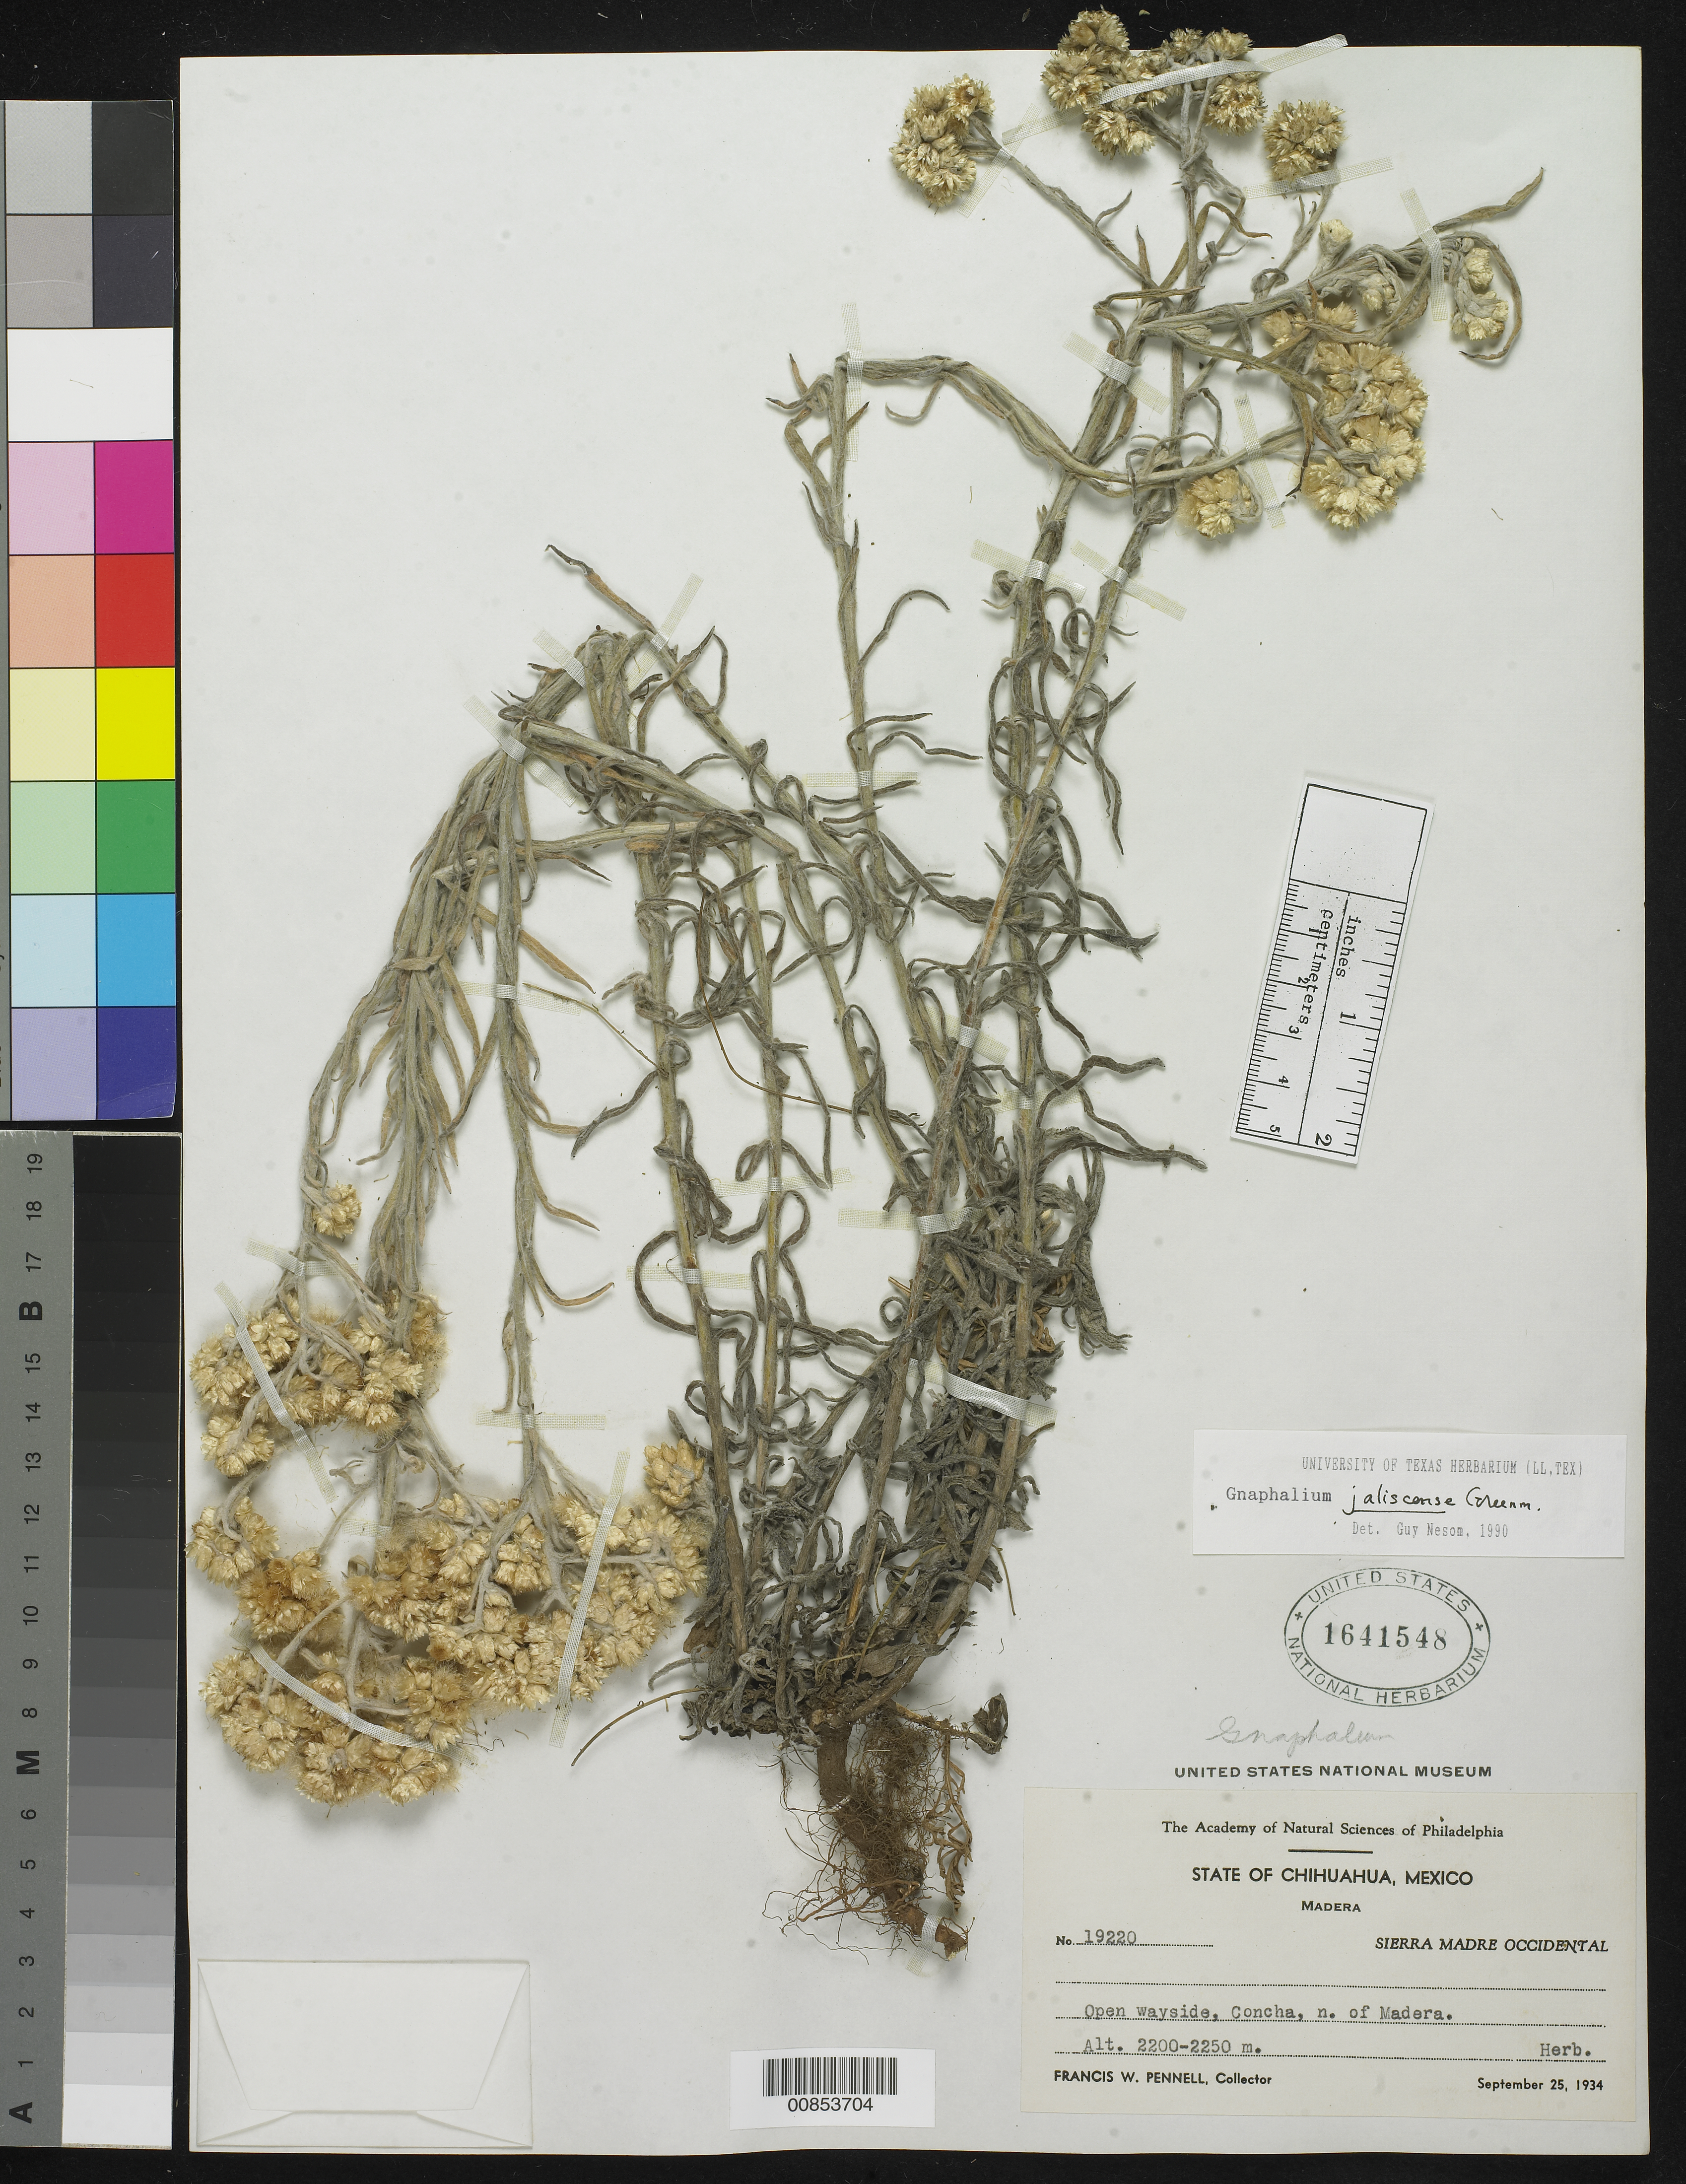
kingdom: Plantae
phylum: Tracheophyta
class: Magnoliopsida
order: Asterales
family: Asteraceae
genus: Pseudognaphalium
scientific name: Pseudognaphalium jaliscense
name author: (Greenm.) Anderb.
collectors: F. W. Pennell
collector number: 19220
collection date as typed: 25 Sep 1934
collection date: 1934-09-25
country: Mexico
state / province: Chihuahua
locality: Concha, N of Madera. Sierra Madre Occidental, Chihuahua.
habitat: Open wayside.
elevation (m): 2250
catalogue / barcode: US 1641548